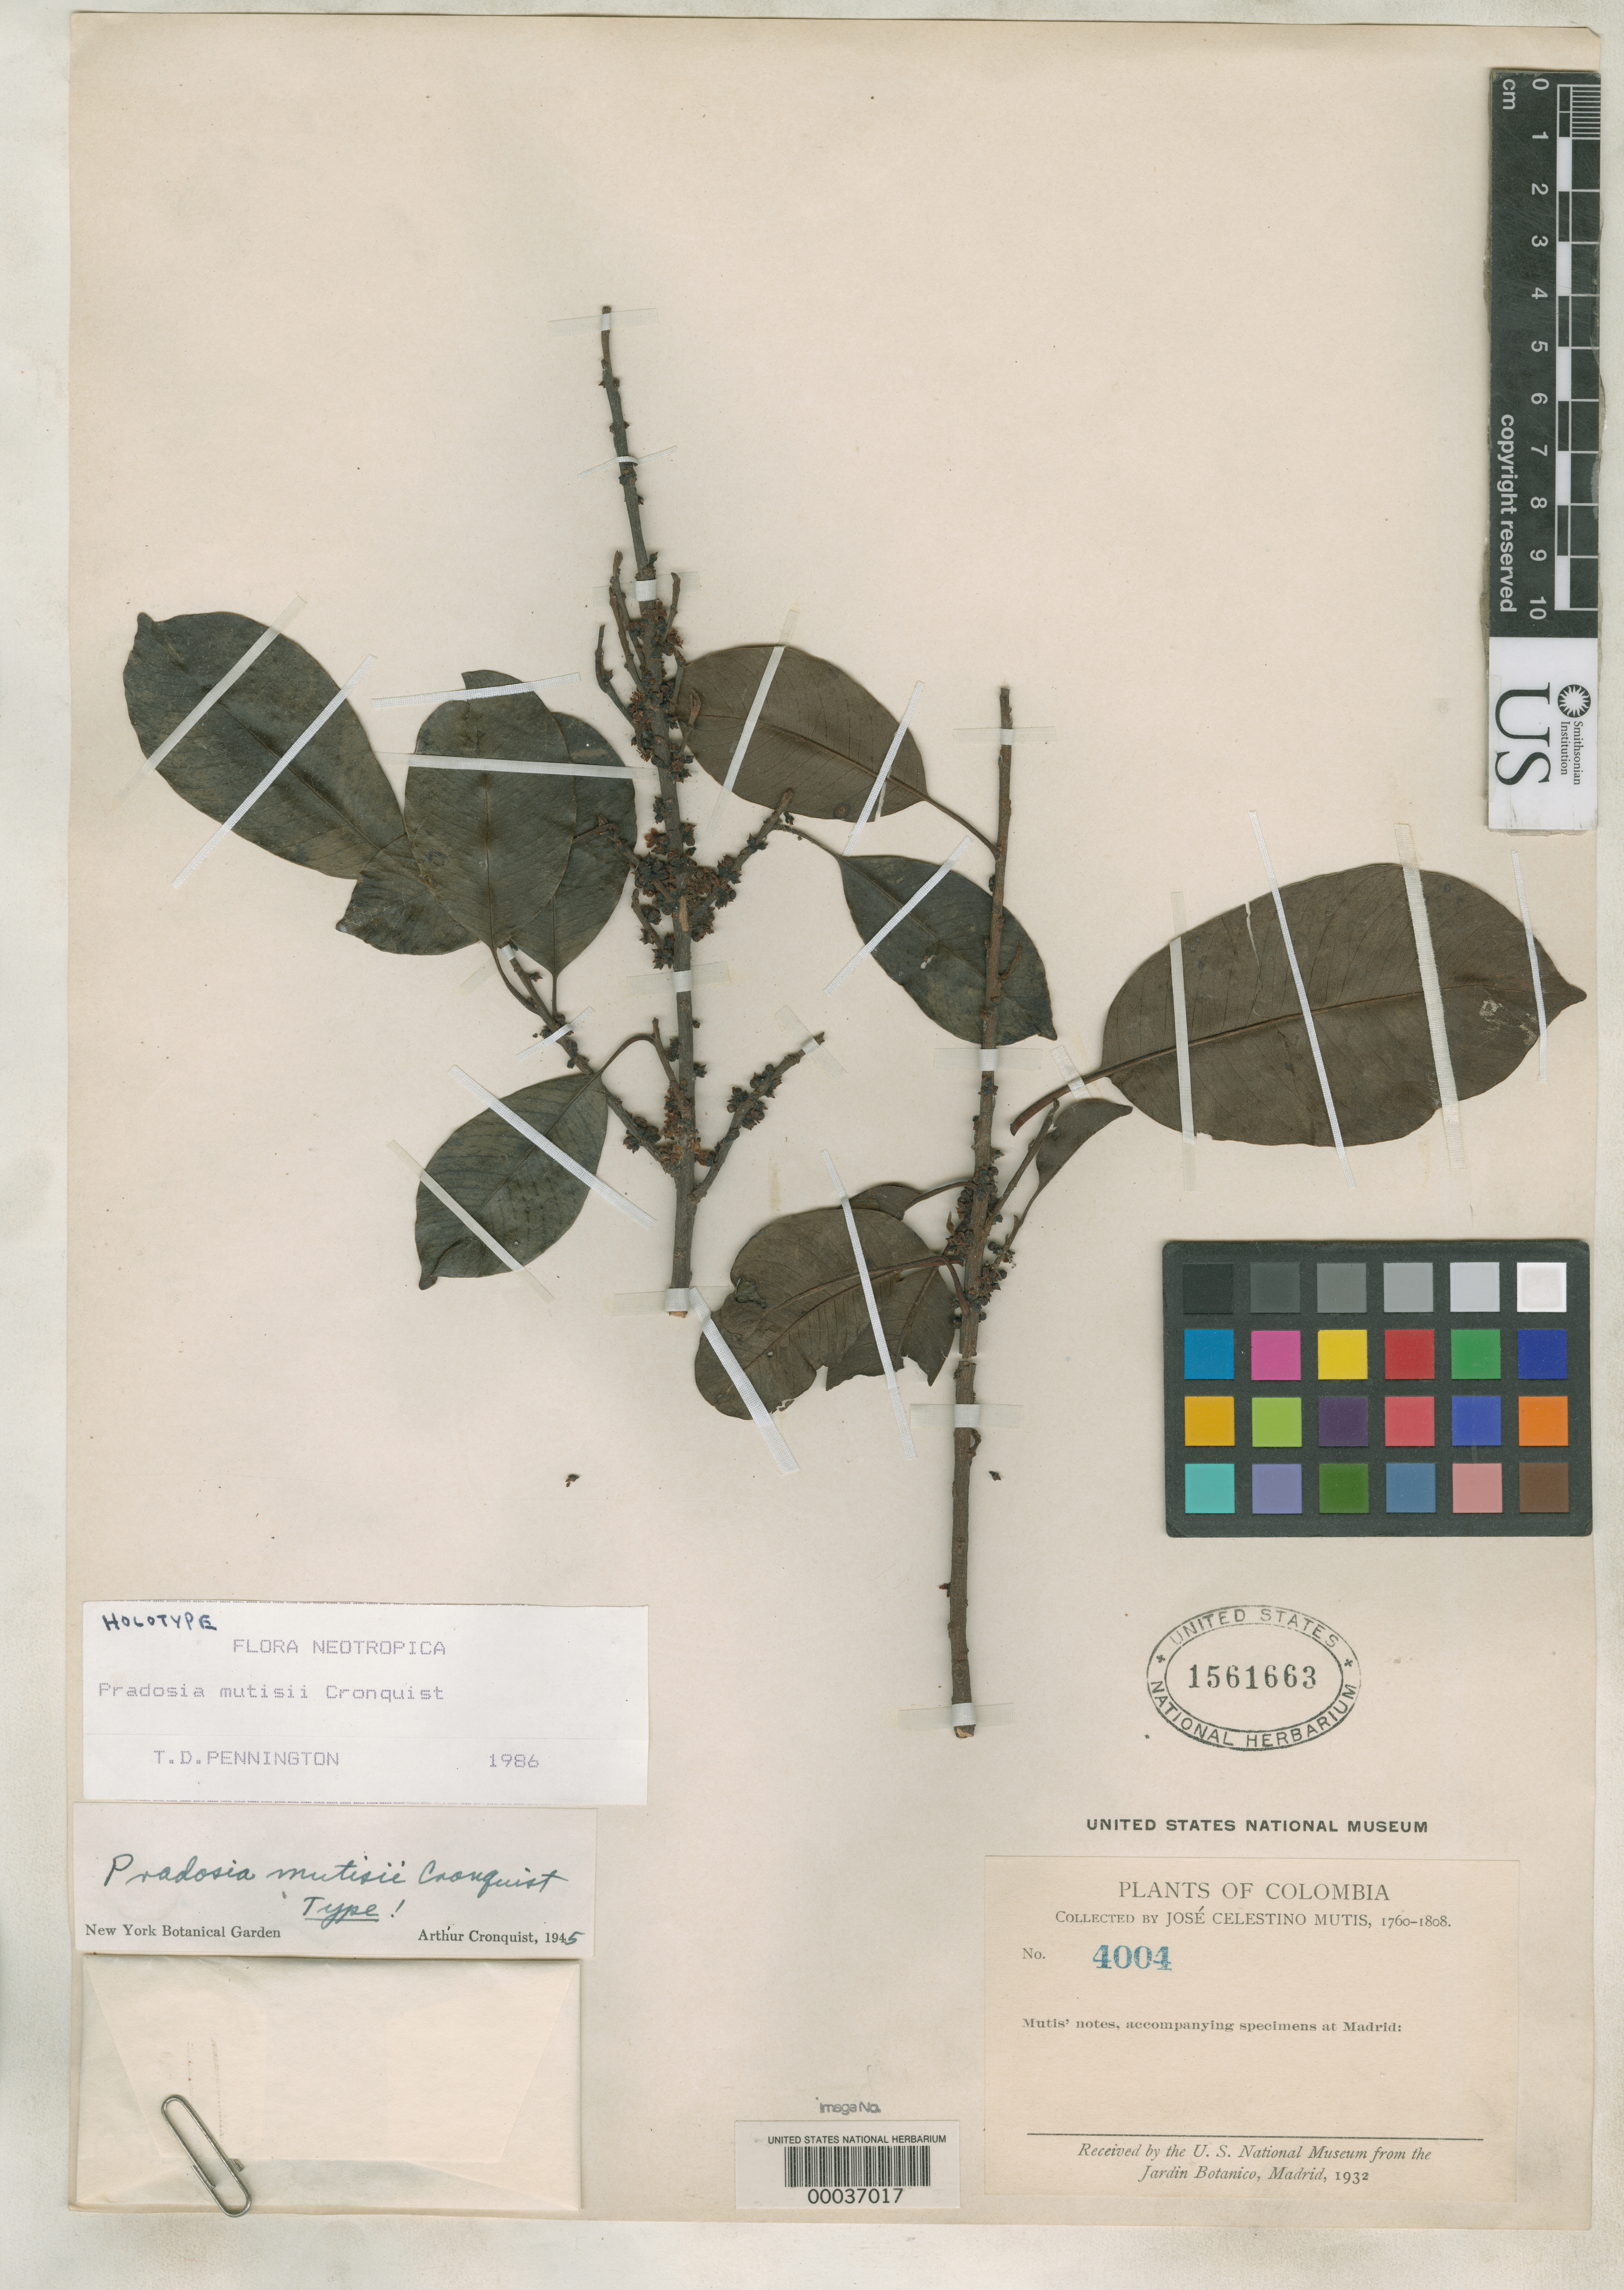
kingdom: Plantae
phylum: Tracheophyta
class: Magnoliopsida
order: Ericales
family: Sapotaceae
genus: Pradosia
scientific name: Pradosia mutisii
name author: Cronq.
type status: Holotype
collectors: J. C. B. Mutis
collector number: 4004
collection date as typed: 1760 to -- --- 1808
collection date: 1760/1808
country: Colombia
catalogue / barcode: US 1561663